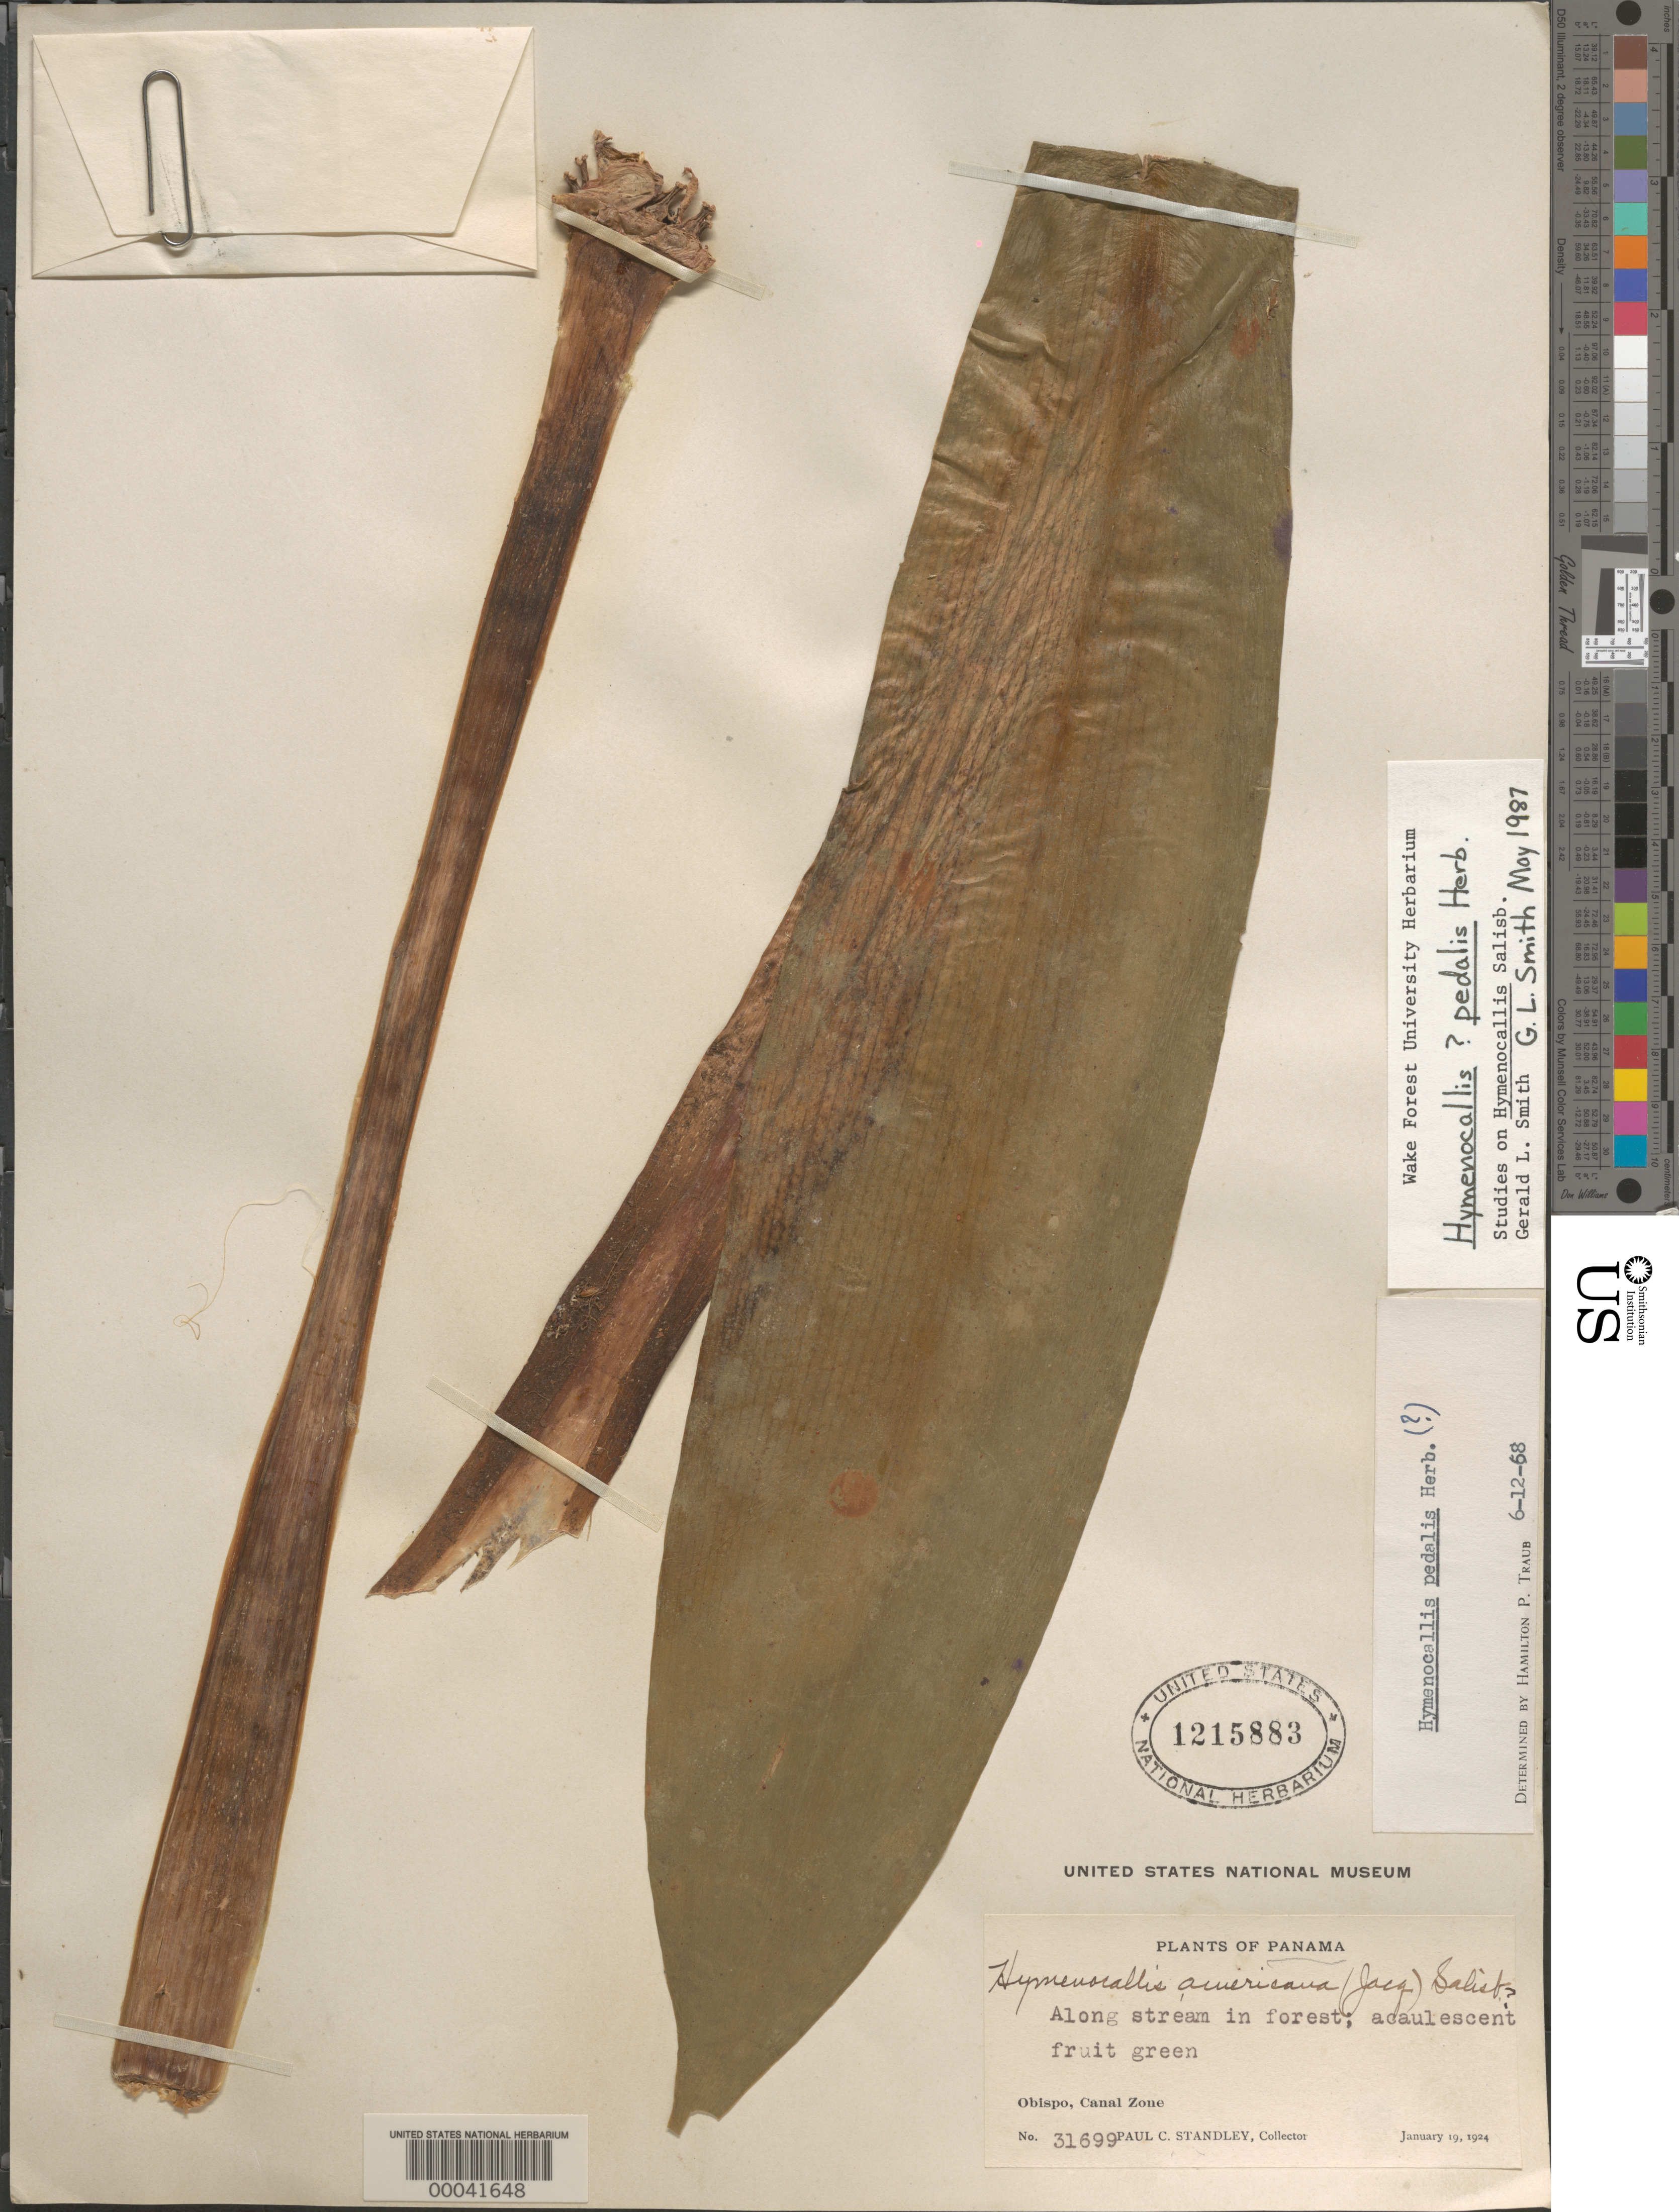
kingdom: Plantae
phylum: Tracheophyta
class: Liliopsida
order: Asparagales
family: Amaryllidaceae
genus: Hymenocallis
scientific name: Hymenocallis pedalis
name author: Herb.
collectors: P. C. Standley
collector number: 31699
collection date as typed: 19 Jan 1924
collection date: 1924-01-19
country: Panama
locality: Obispo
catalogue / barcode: US 1215883